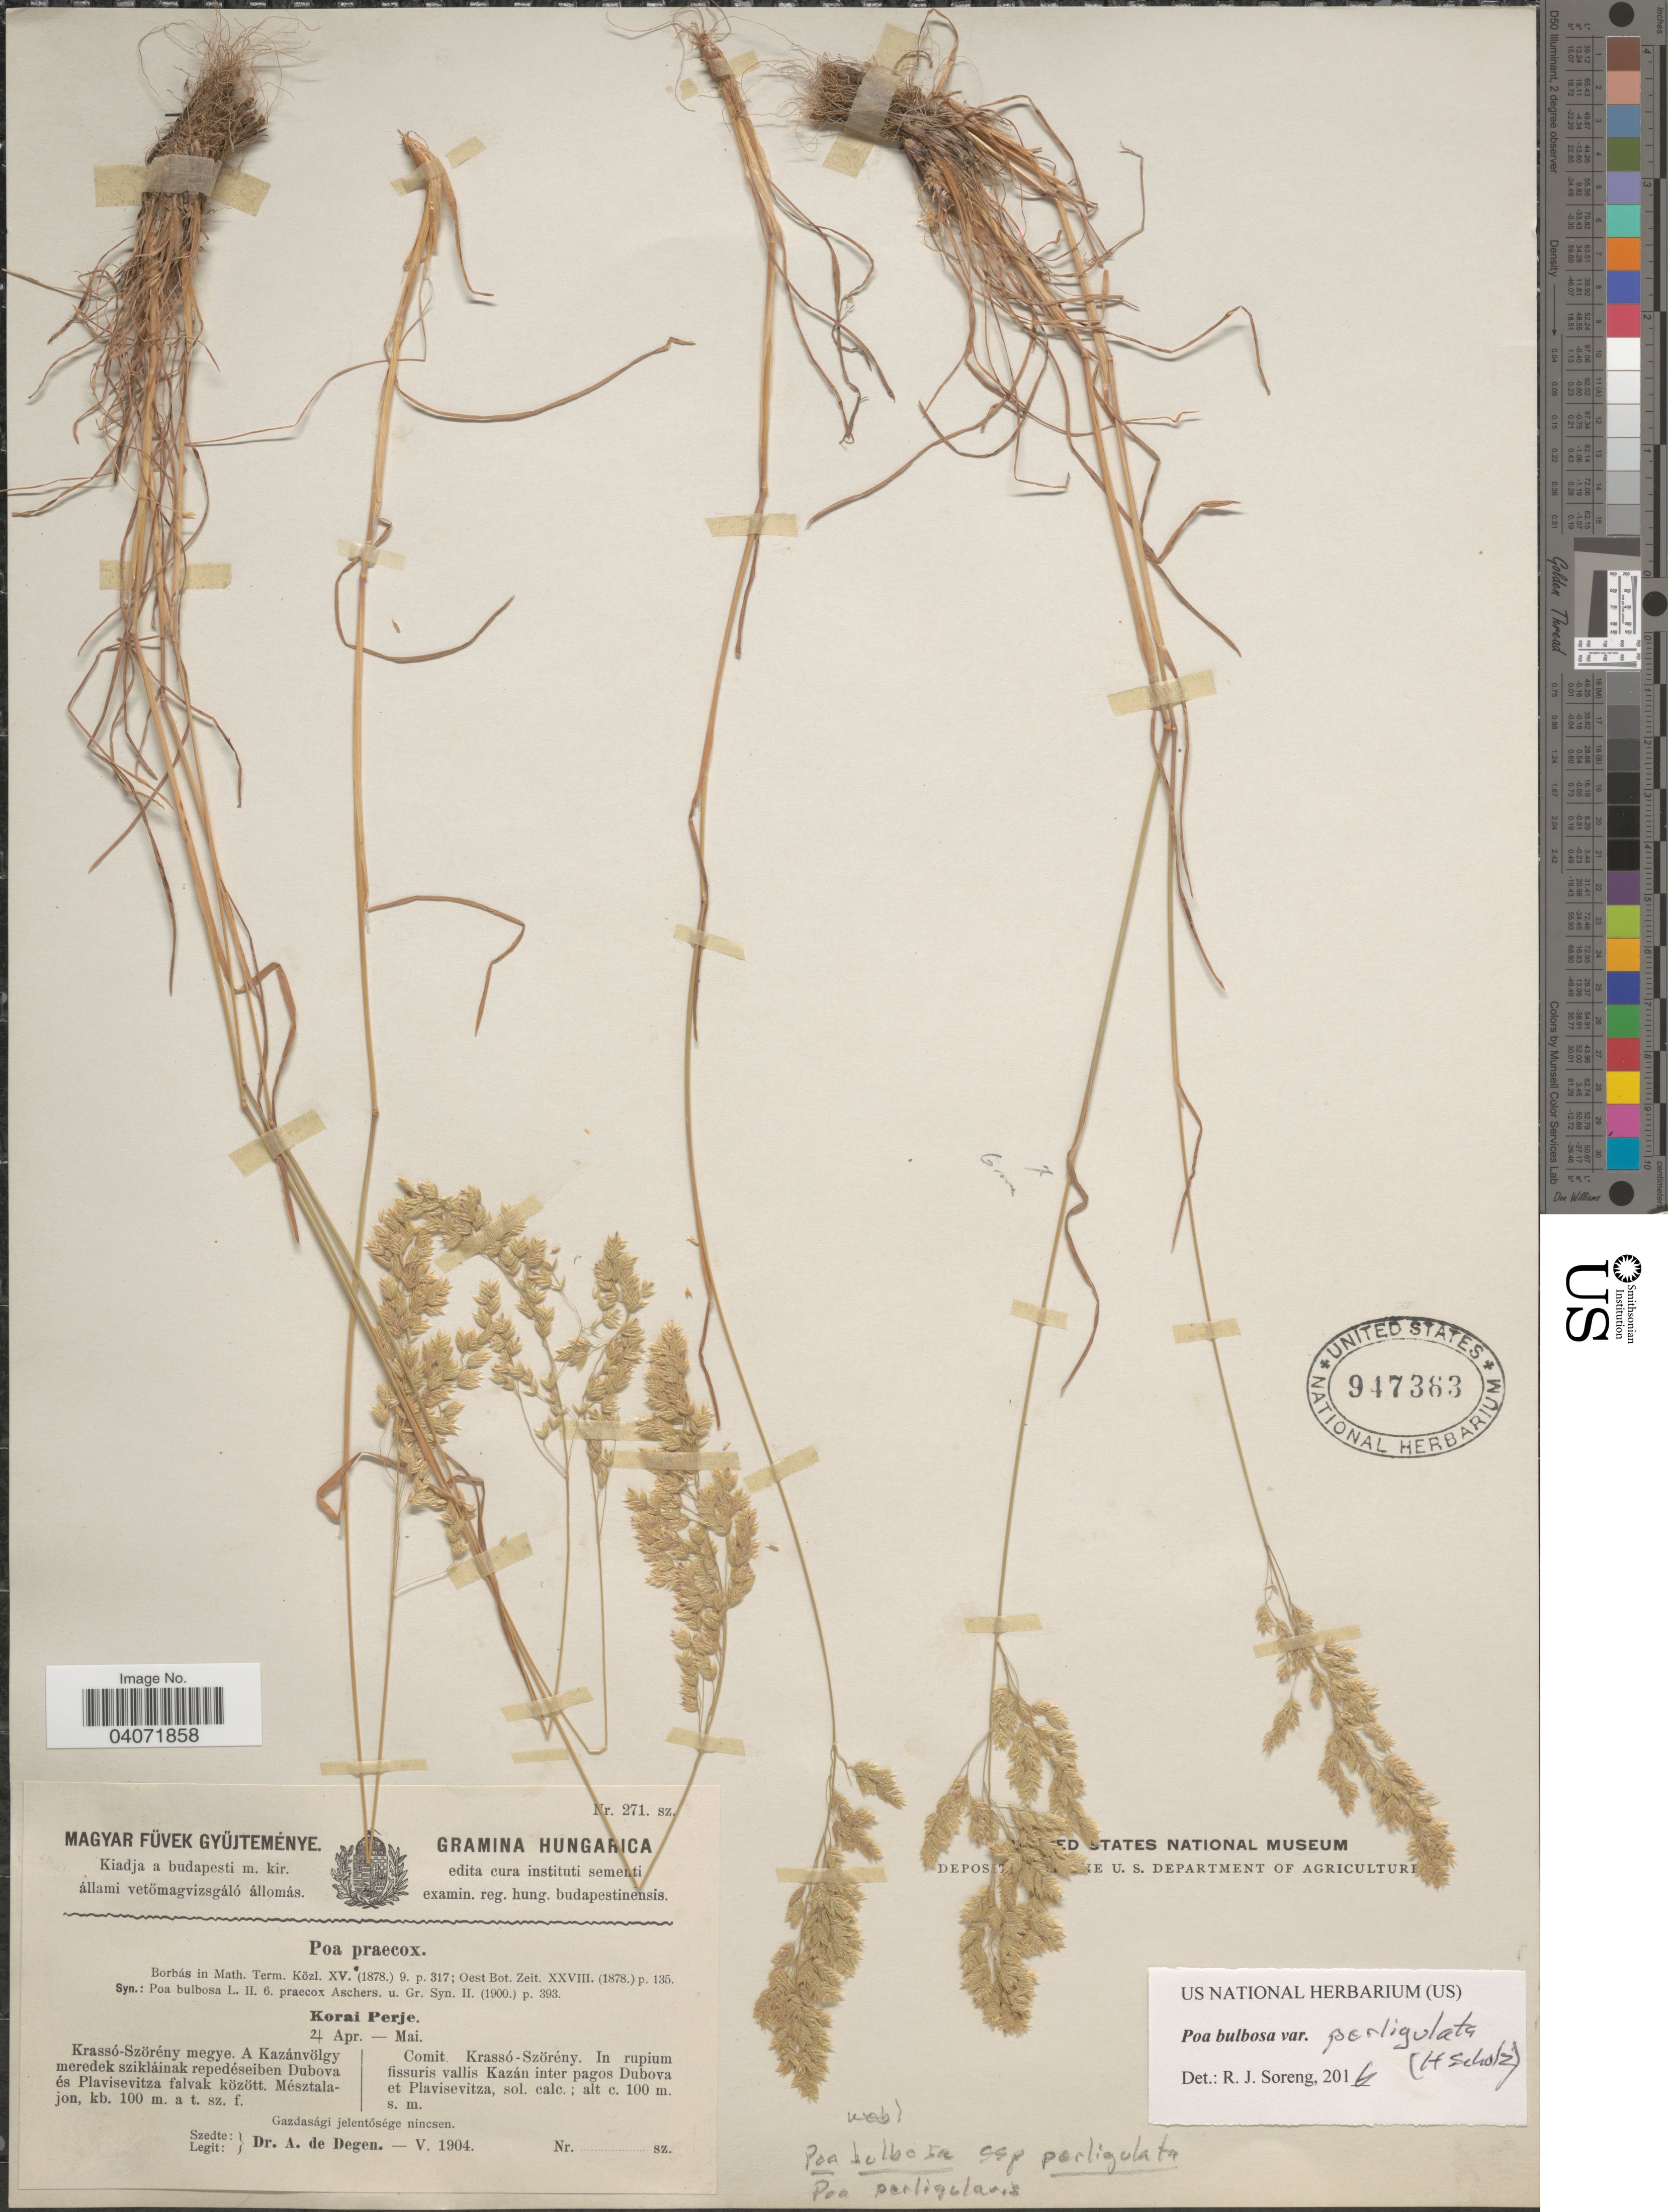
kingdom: Plantae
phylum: Tracheophyta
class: Liliopsida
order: Poales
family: Poaceae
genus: Poa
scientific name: Poa bulbosa subsp. perligulata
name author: H. Scholz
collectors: A. Degen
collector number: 271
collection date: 1904-05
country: Hungary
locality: Korai Perje. [unsure placement] Comit. Krassó-Szörény. In rupium fissuris vallis Kazán inter pagos Dubova et Plavisevitza.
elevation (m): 100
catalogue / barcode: US 947363